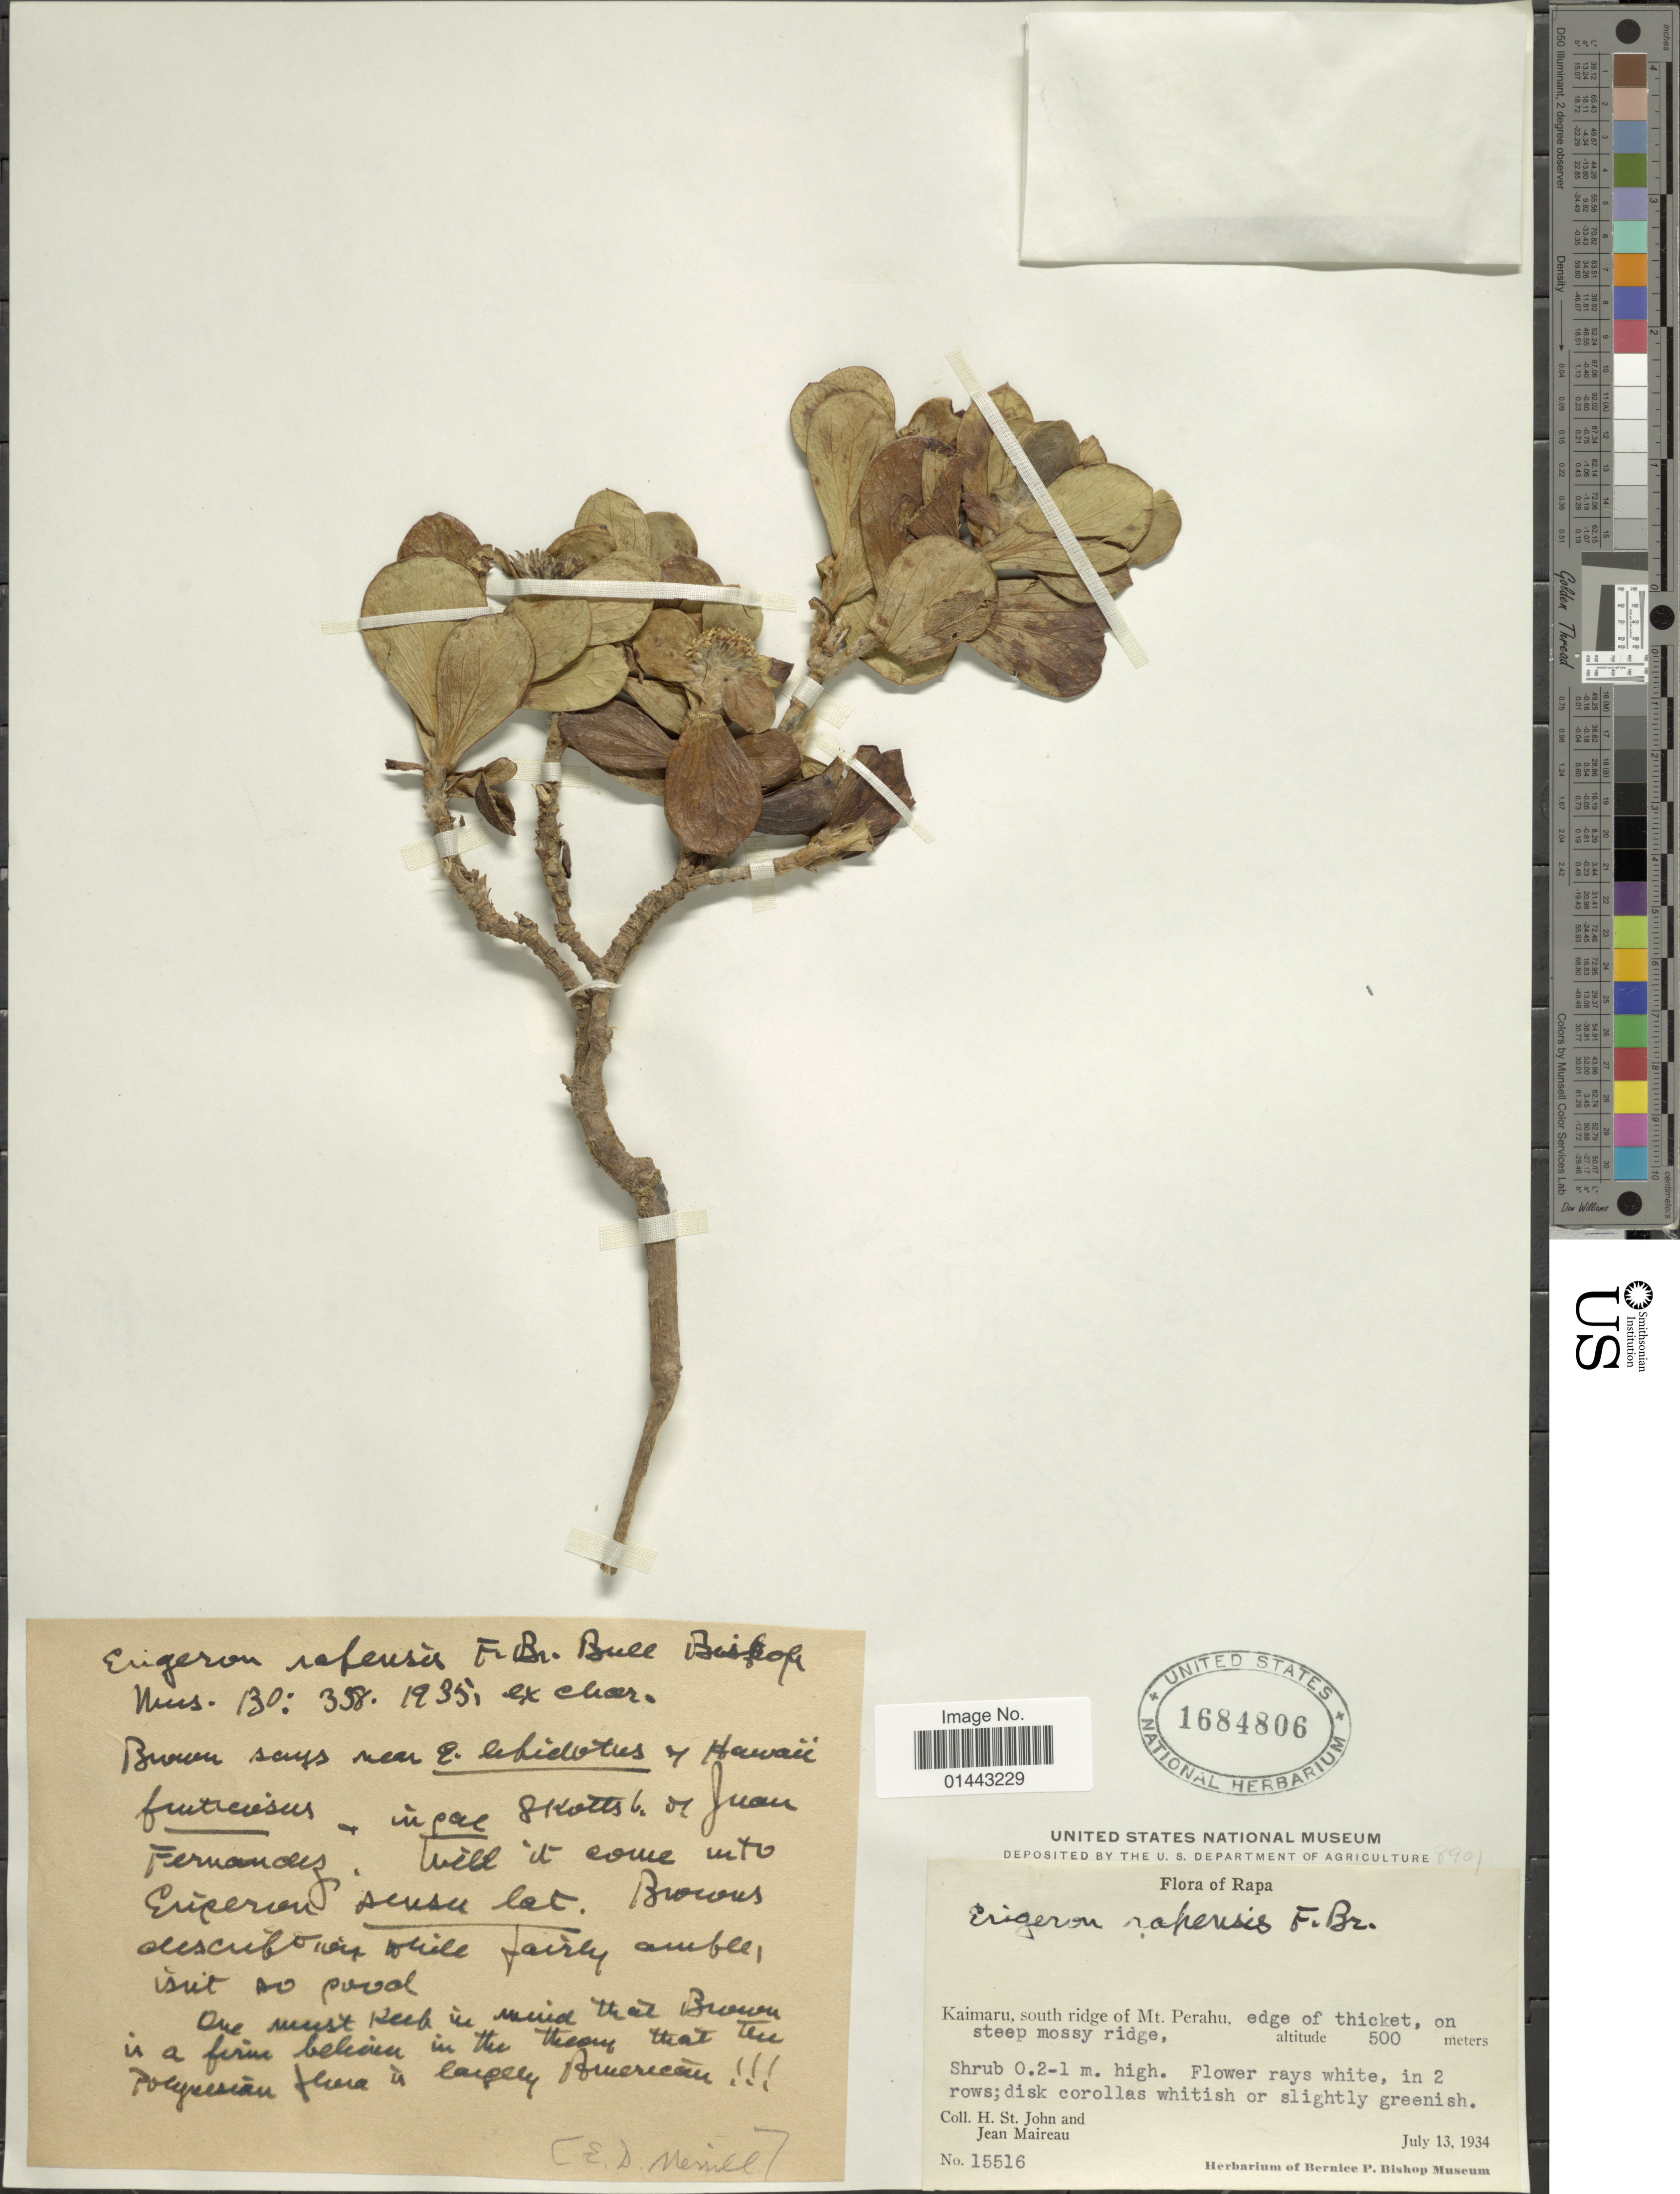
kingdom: Plantae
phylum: Tracheophyta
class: Magnoliopsida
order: Asterales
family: Asteraceae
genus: Erigeron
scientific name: Erigeron rapensis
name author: F. Br.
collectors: H. St. John & J. Maireau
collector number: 15516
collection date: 1934-07-13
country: French Polynesia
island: Rapa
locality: Rapa, Kaimaru, south ride of Mt. Perahu, edge of thicket, on steep mossy ridge.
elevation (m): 500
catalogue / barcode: US 1684806